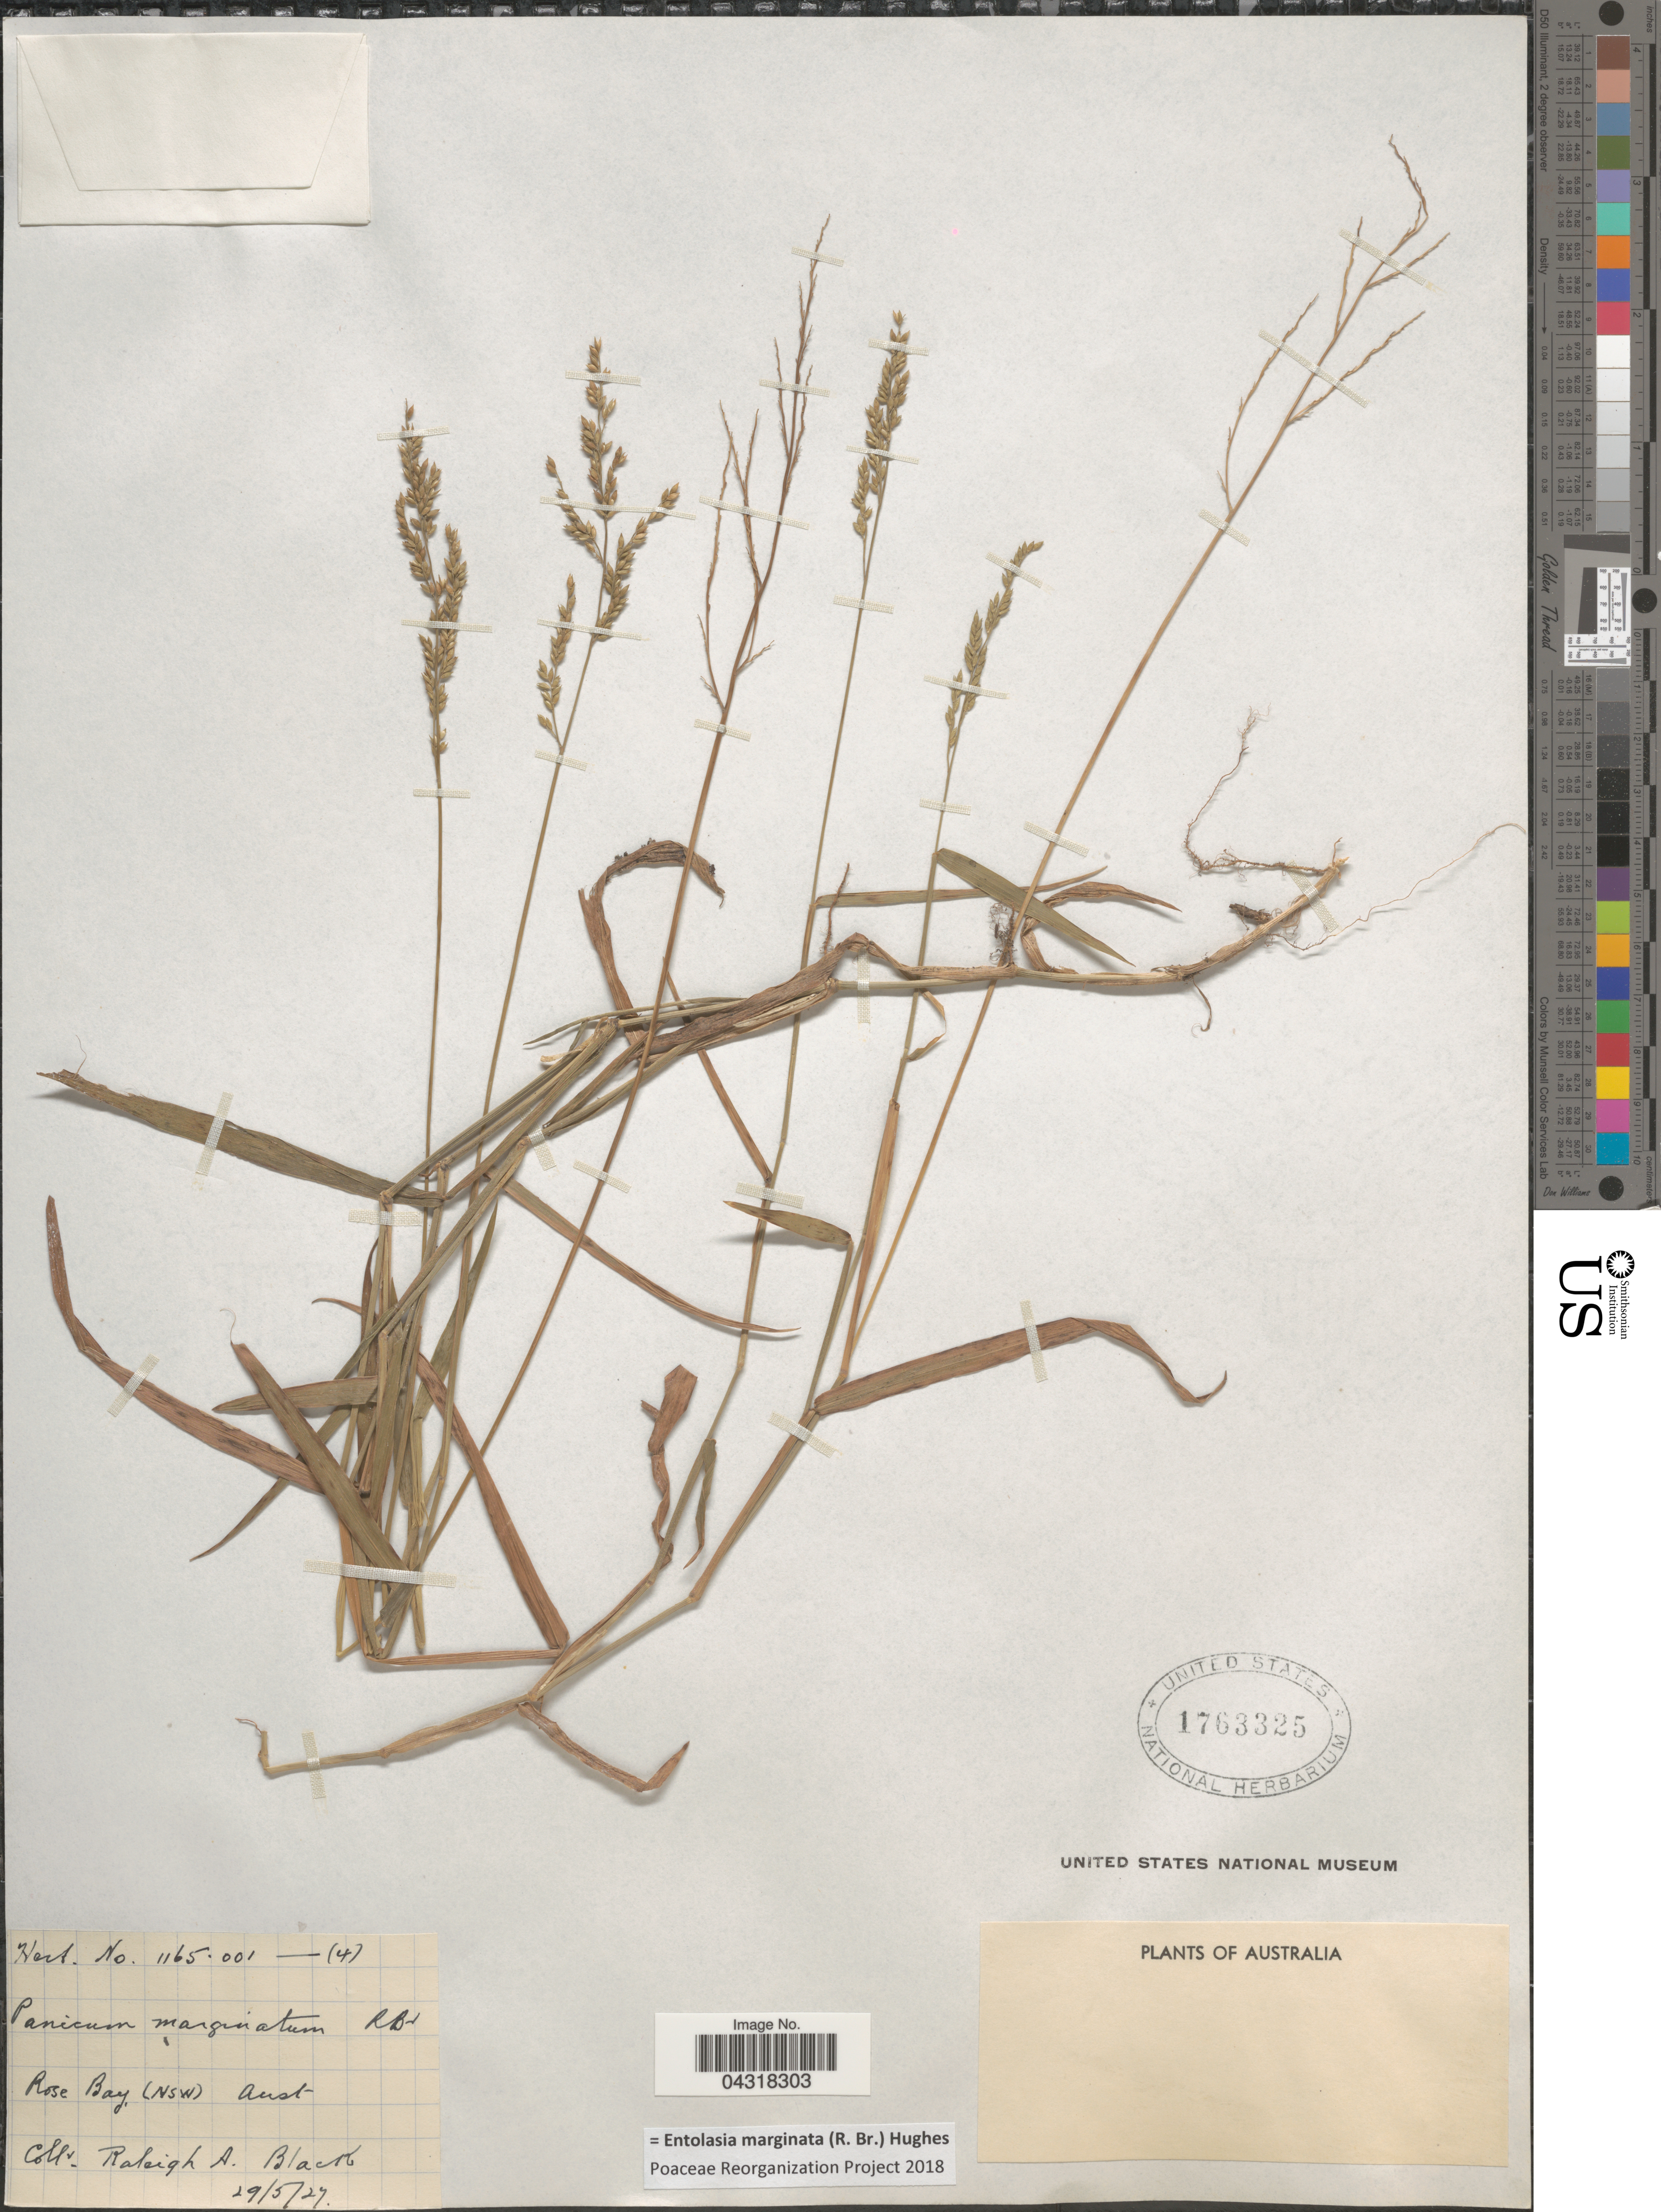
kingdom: Plantae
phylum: Tracheophyta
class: Liliopsida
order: Poales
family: Poaceae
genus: Entolasia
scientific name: Entolasia marginata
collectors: R. A. Black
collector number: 1165001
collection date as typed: Transcribed d/m/y: 29/5/24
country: Australia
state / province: New South Wales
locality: Rose Bay.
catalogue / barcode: US 1763325